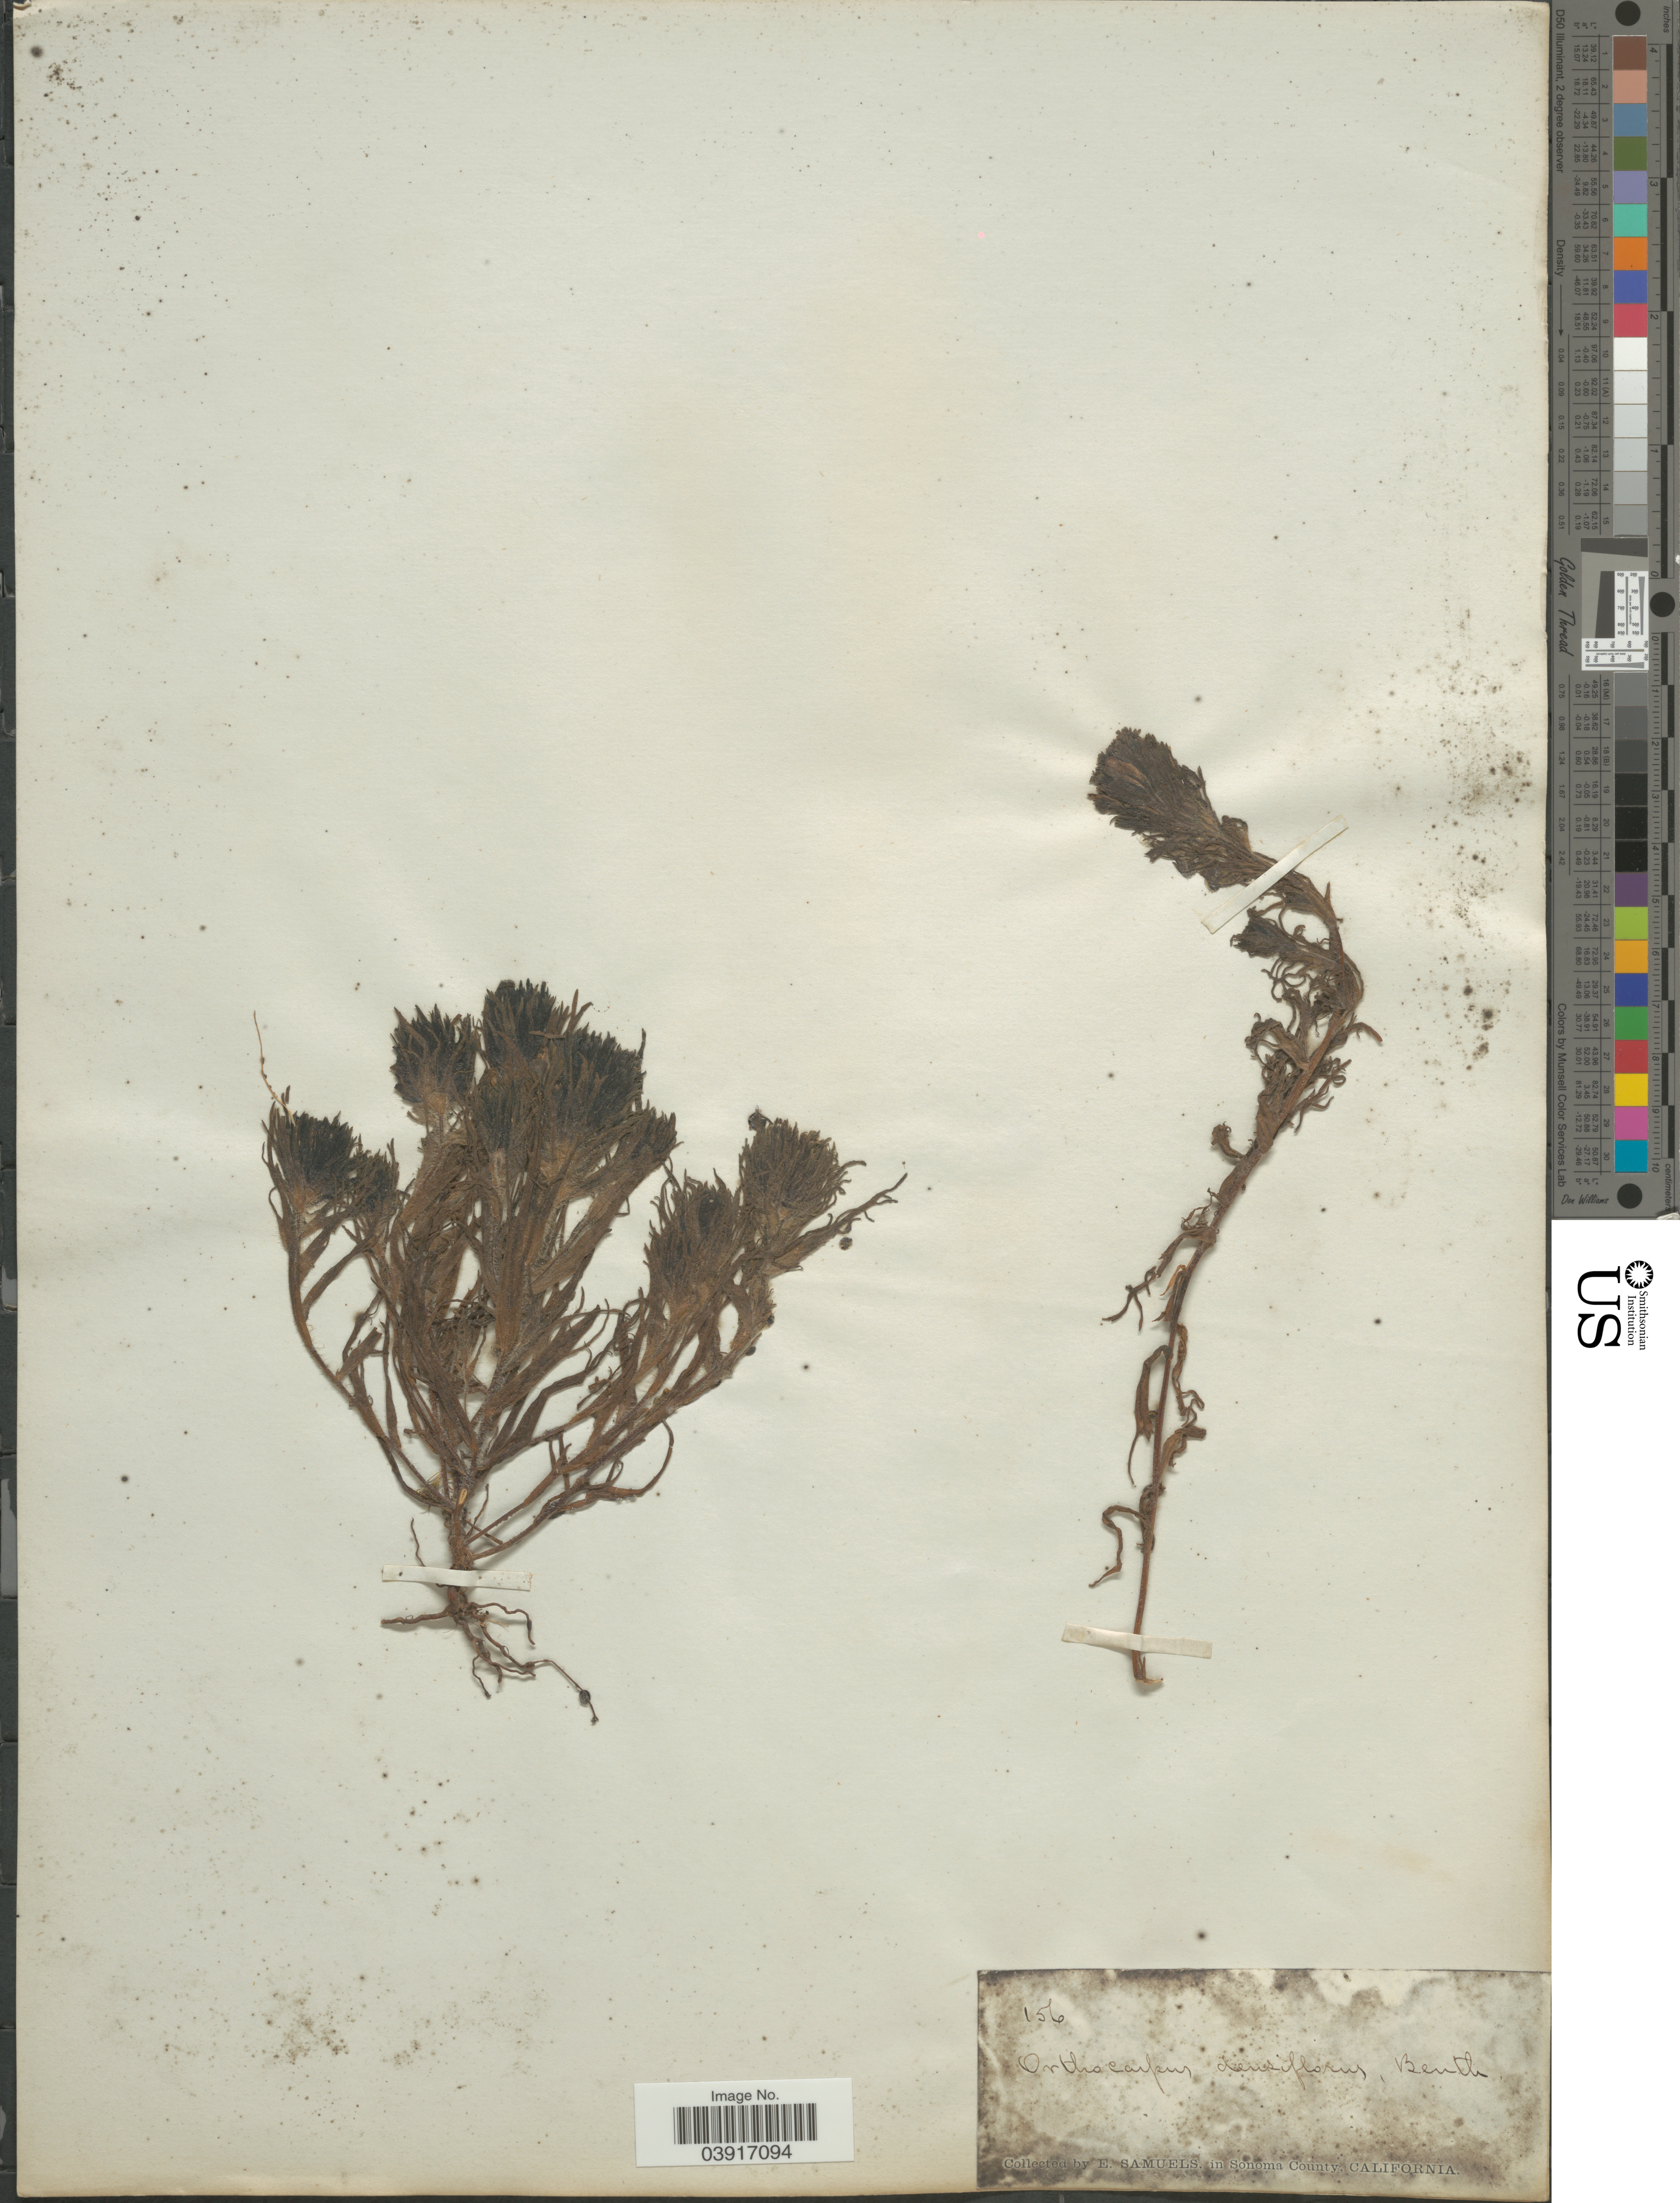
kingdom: Plantae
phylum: Tracheophyta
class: Magnoliopsida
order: Lamiales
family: Orobanchaceae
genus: Orthocarpus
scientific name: Orthocarpus densiflorus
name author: Benth.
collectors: E. Samuels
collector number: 156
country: United States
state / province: California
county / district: Sonoma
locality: In Sonoma County.